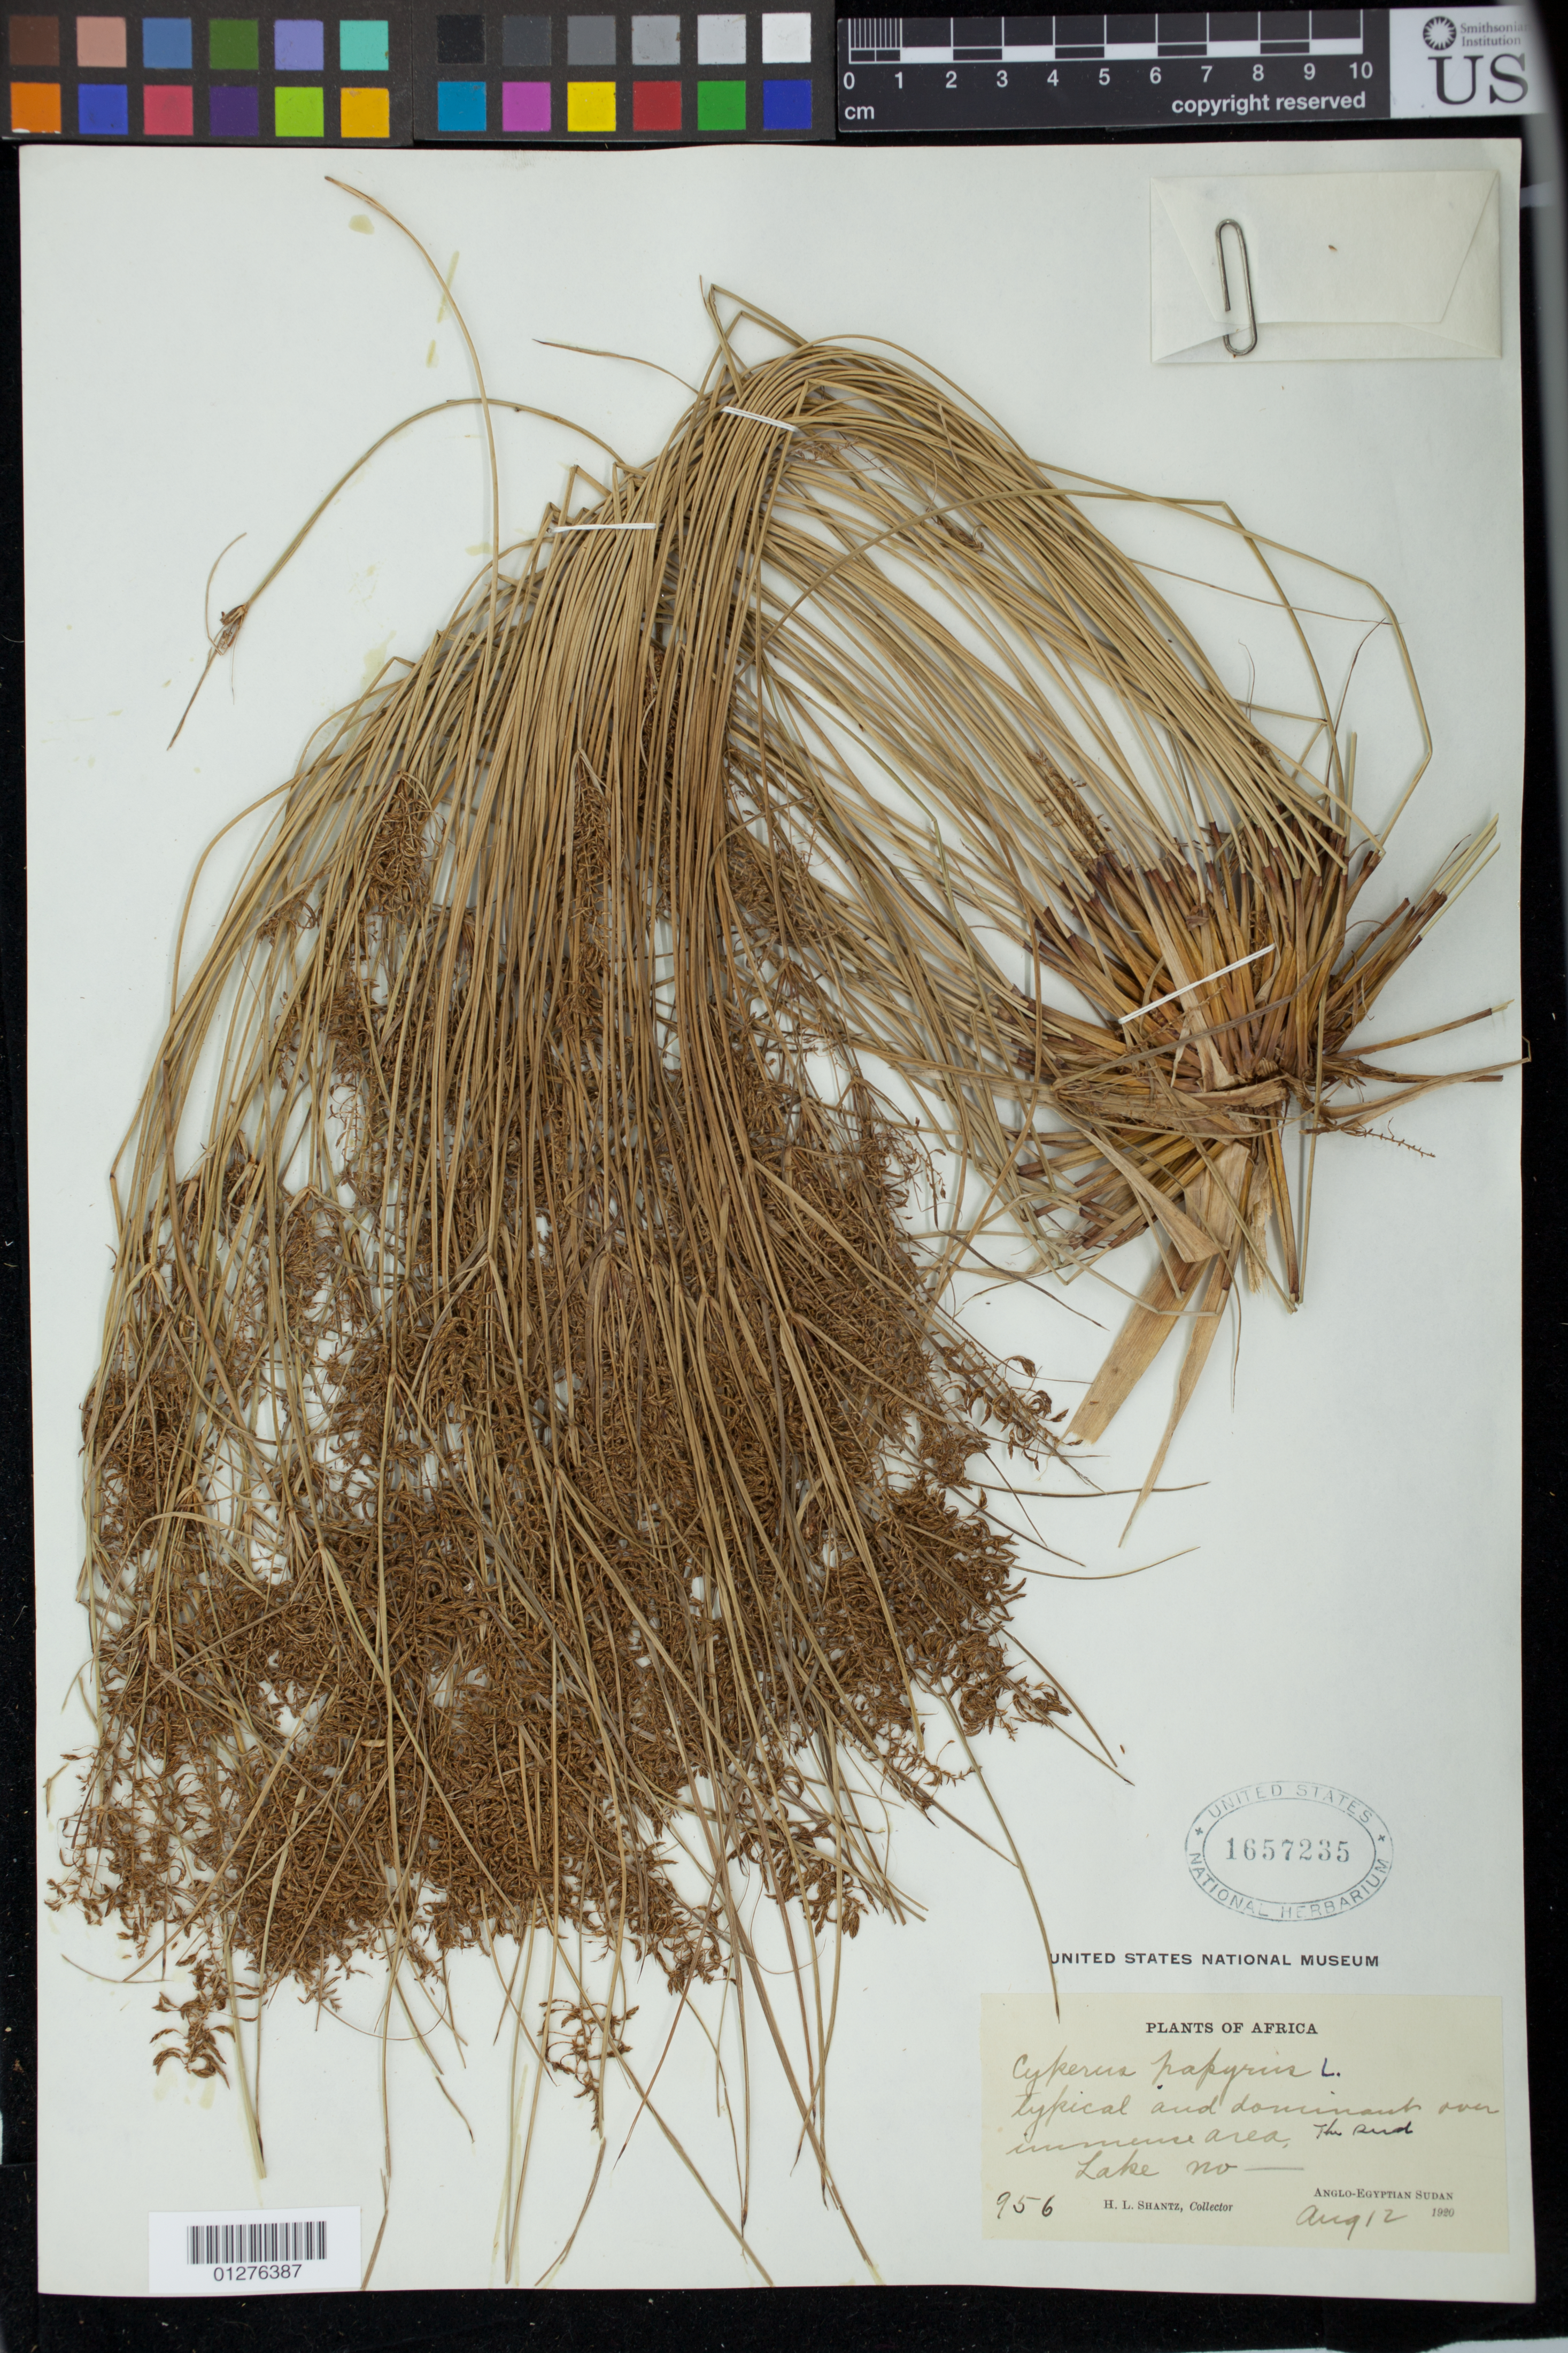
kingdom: Plantae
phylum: Tracheophyta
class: Liliopsida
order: Poales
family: Cyperaceae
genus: Cyperus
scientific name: Cyperus papyrus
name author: L.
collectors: H. Shantz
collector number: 956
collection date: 1920-08-12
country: Sudan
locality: Anglo-Egyptian Sudan.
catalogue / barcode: US 1657235